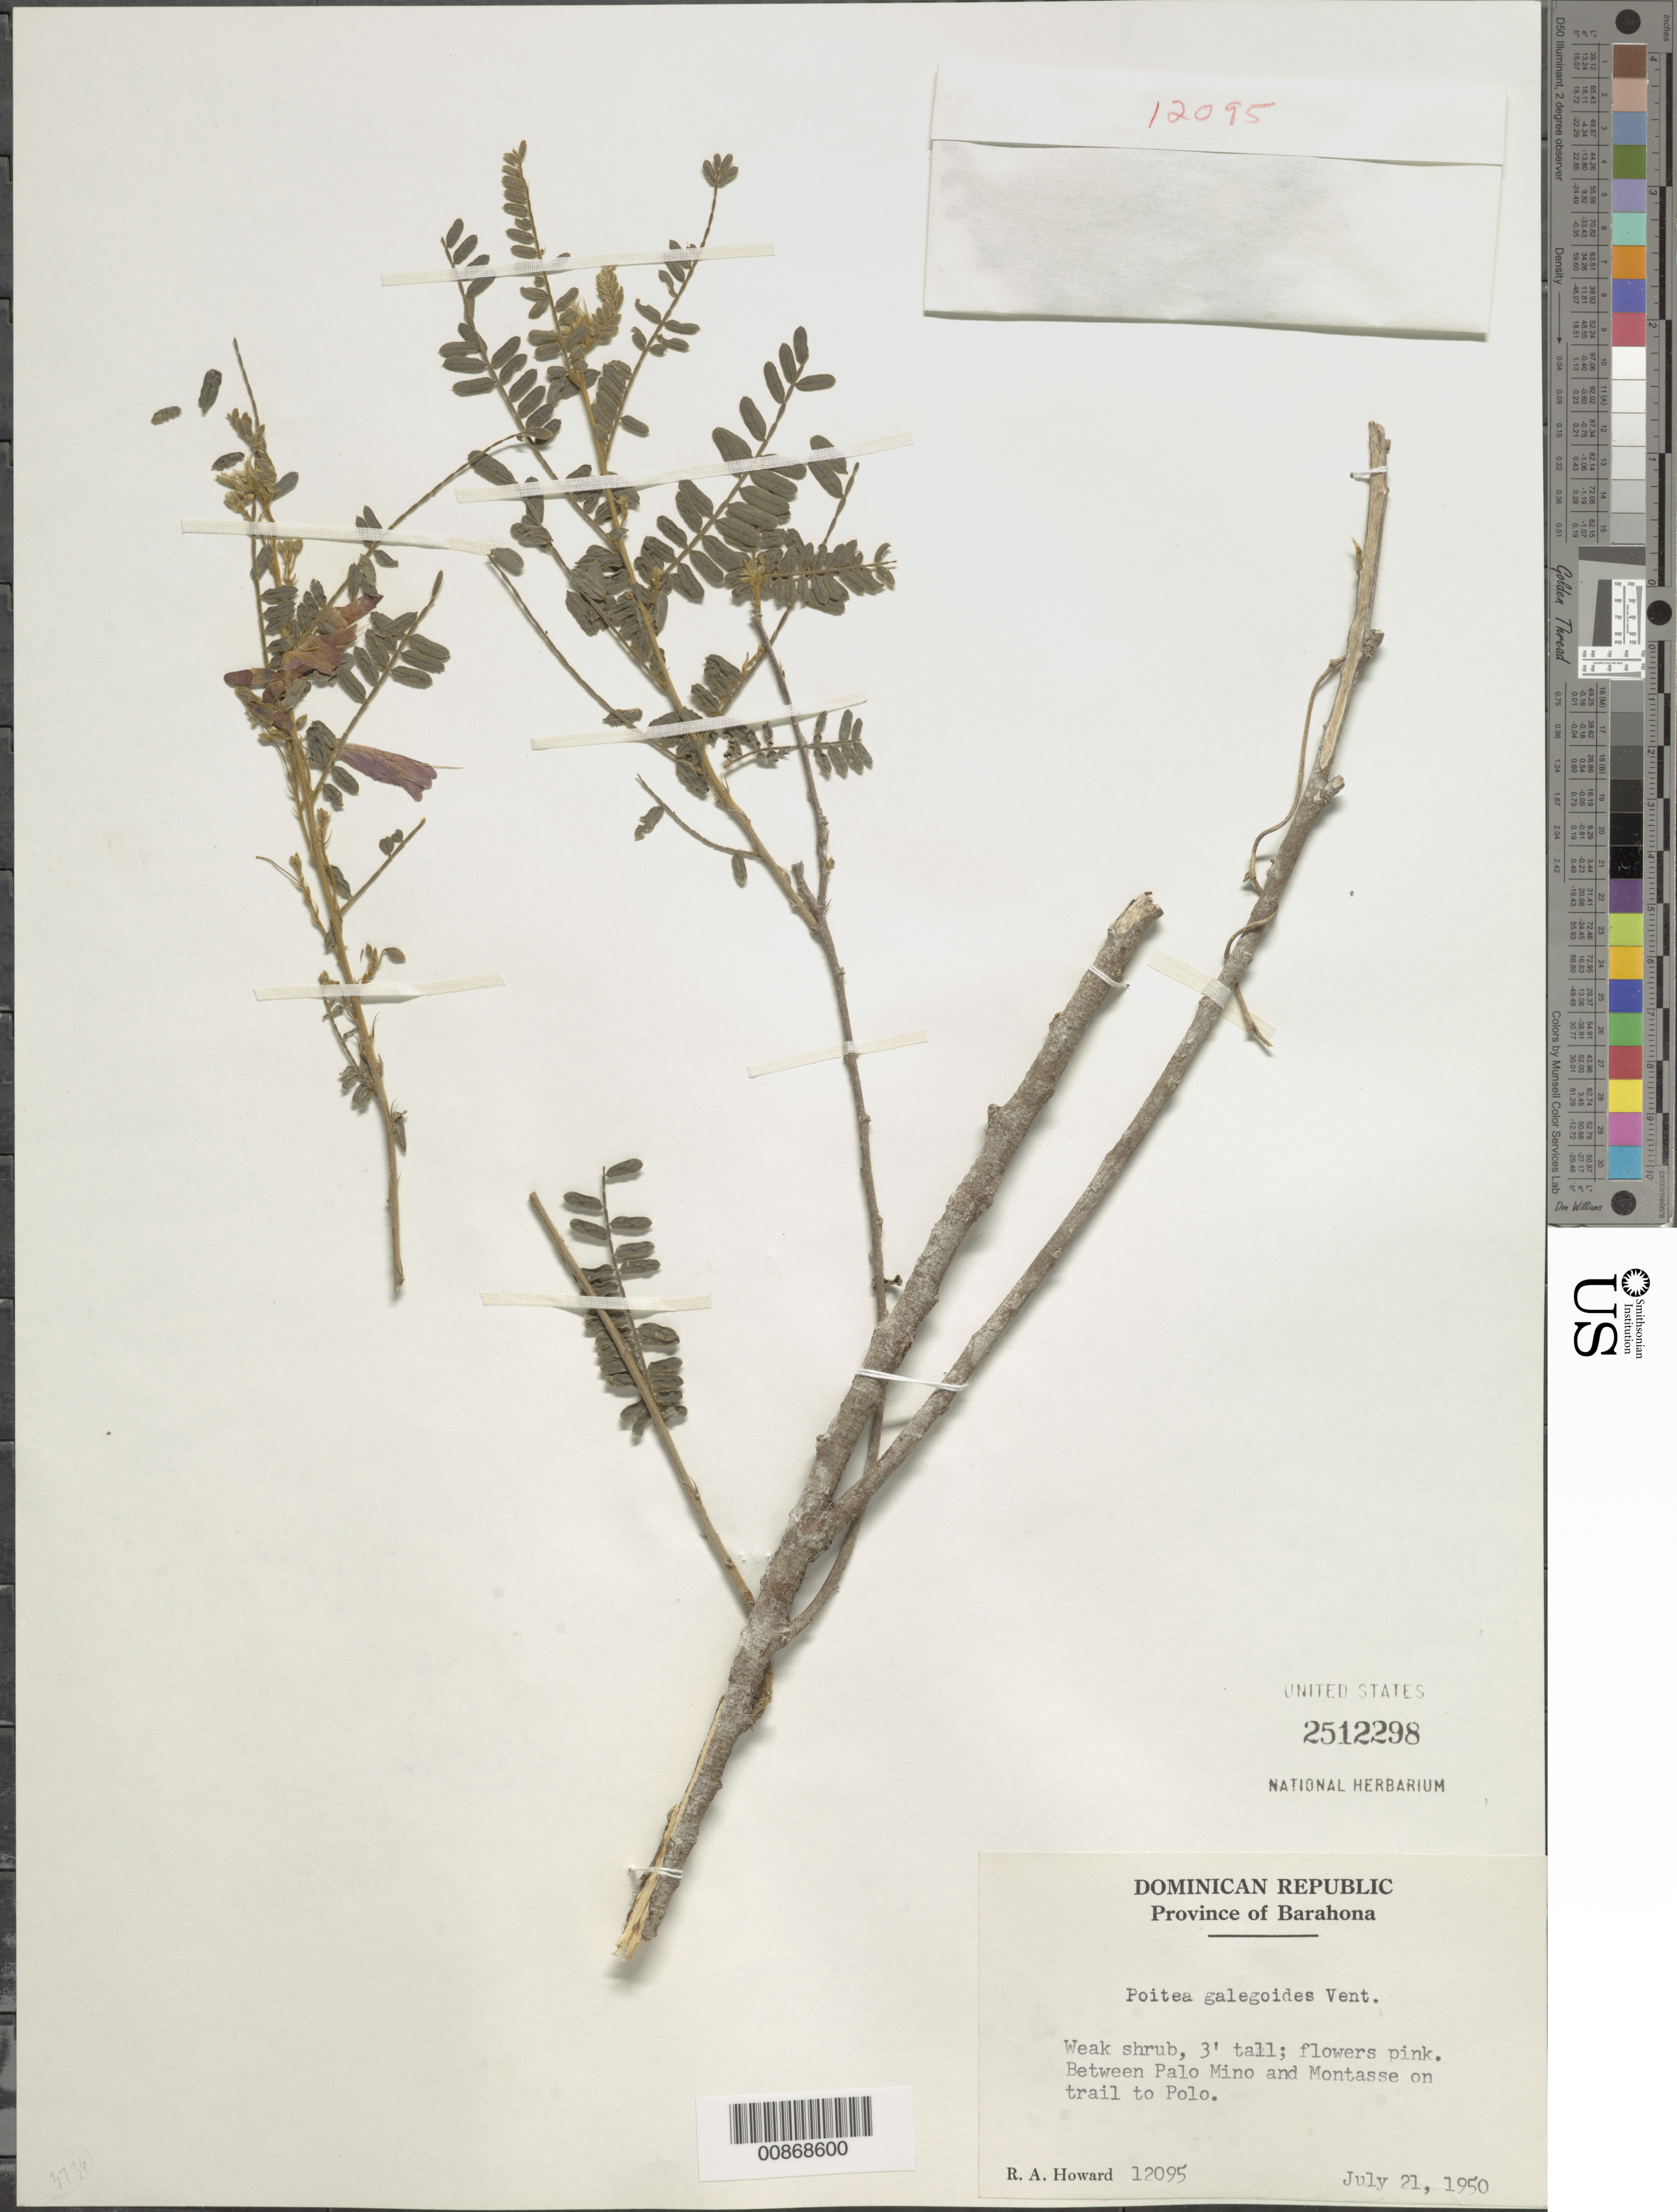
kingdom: Plantae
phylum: Tracheophyta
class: Magnoliopsida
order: Fabales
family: Fabaceae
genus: Poitea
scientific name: Poitea galegoides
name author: Vent.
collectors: R. A. Howard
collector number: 12095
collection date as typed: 21 Jul 1950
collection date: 1950-07-21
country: Dominican Republic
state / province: Barahona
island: Hispaniola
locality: Trail Palo Mino and Montasse on trail to Polo.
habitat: On trail.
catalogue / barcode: US 2512298